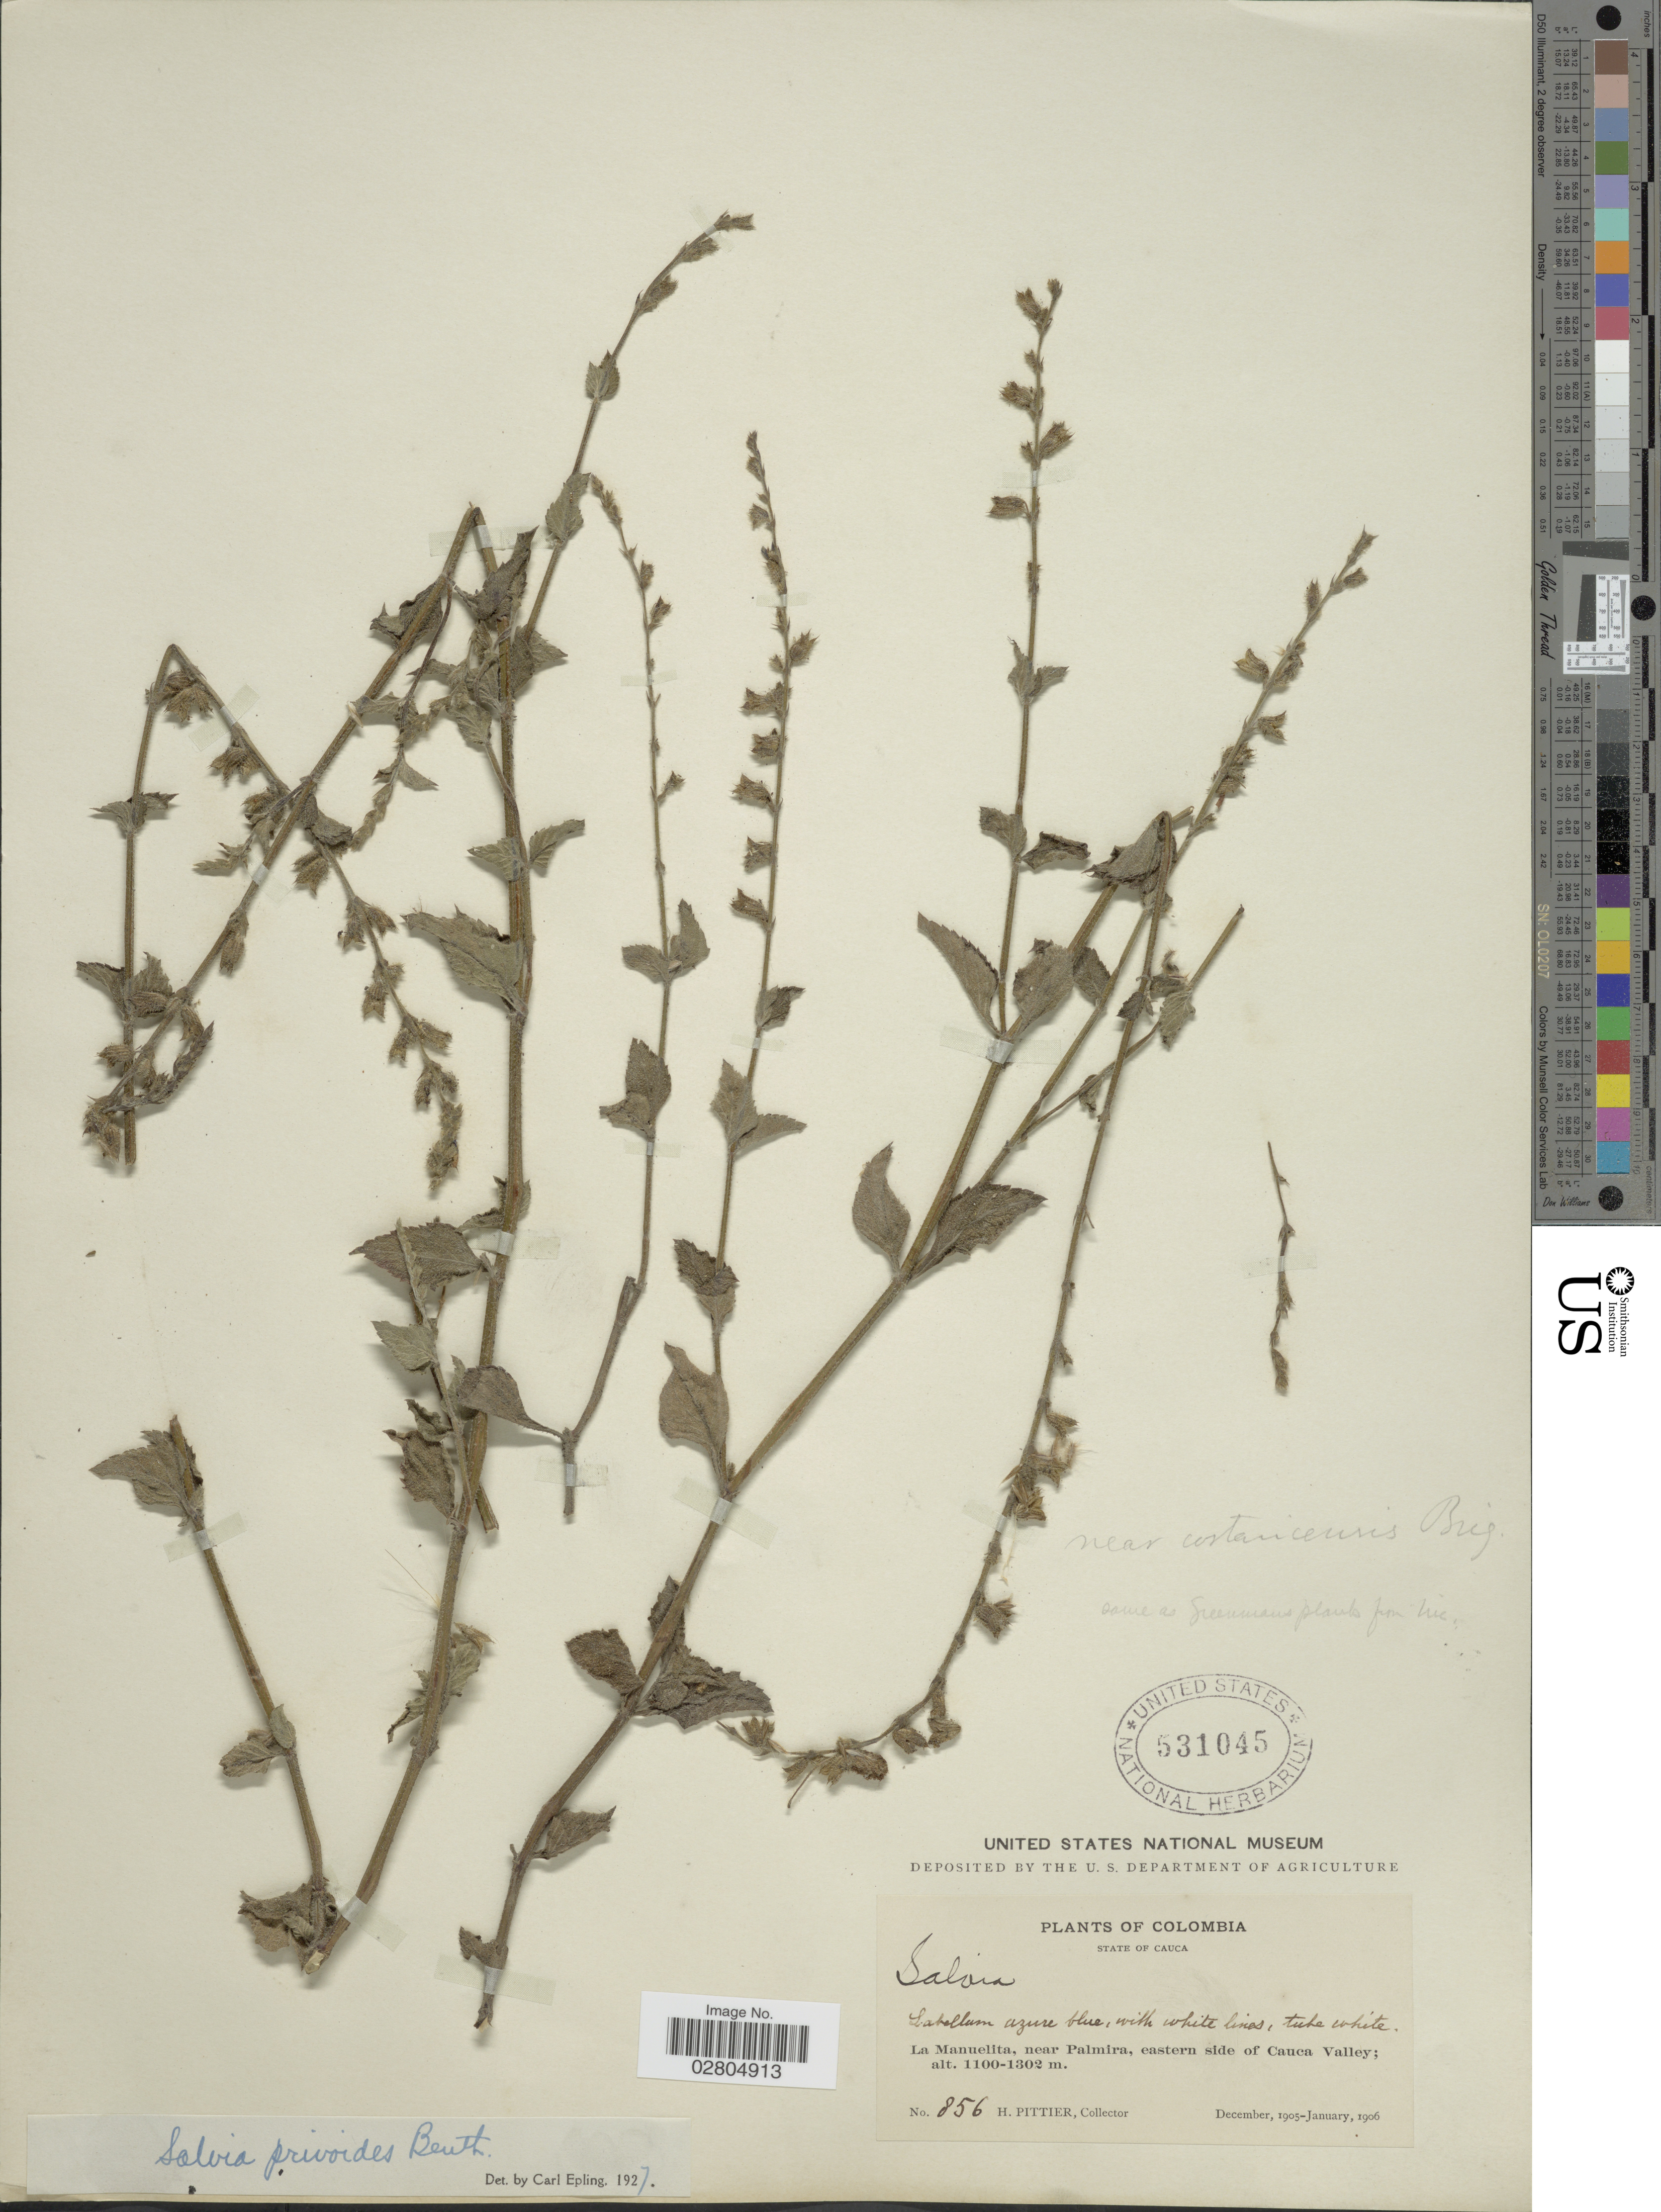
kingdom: Plantae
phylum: Tracheophyta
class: Magnoliopsida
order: Lamiales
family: Lamiaceae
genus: Salvia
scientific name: Salvia privoides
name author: Benth.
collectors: H. F. Pittier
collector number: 856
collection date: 1905-12/1906-01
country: Colombia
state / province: Cauca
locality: La Manuelita, near Palmira, eastern side of Cauca Valley.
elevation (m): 1100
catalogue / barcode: US 531045